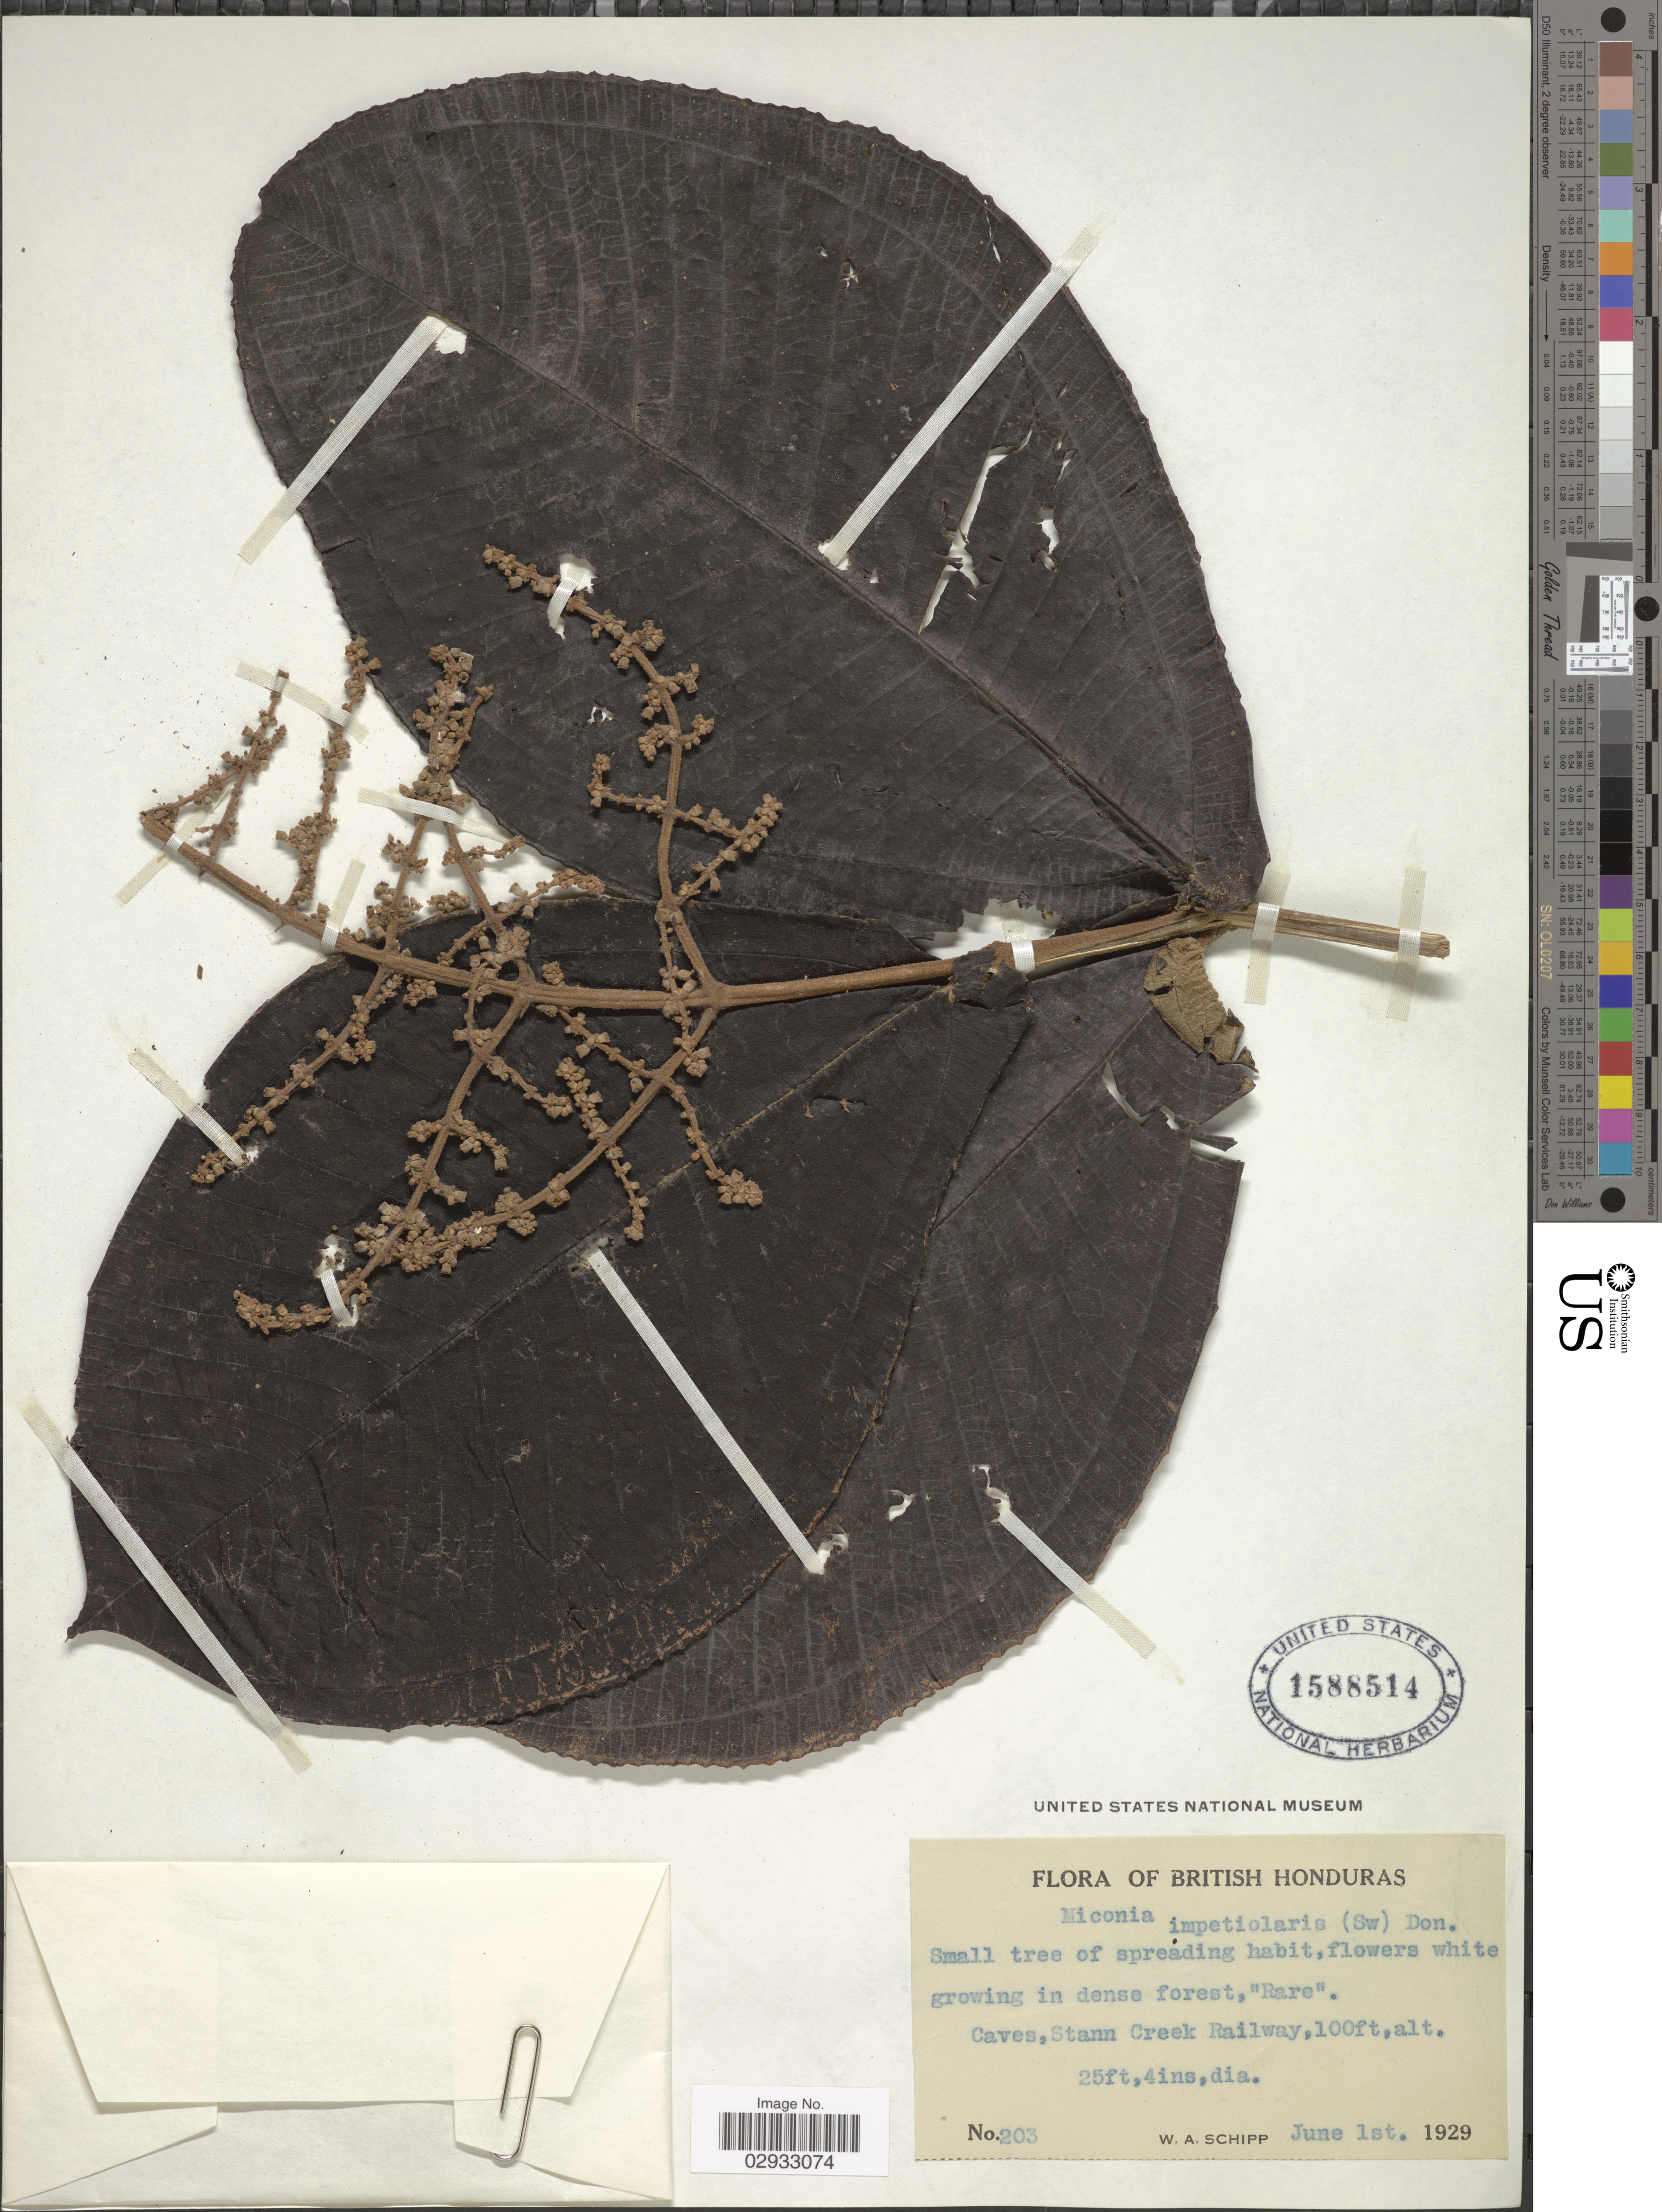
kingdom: Plantae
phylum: Tracheophyta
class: Magnoliopsida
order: Myrtales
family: Melastomataceae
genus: Miconia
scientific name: Miconia impetiolaris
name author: (Sw.) D. Don ex DC.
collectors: W. Schipp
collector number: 203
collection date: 1929-06-01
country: Belize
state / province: Stann Creek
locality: British Honduras. Caves, Stann Creek Railway.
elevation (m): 30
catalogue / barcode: US 1588514